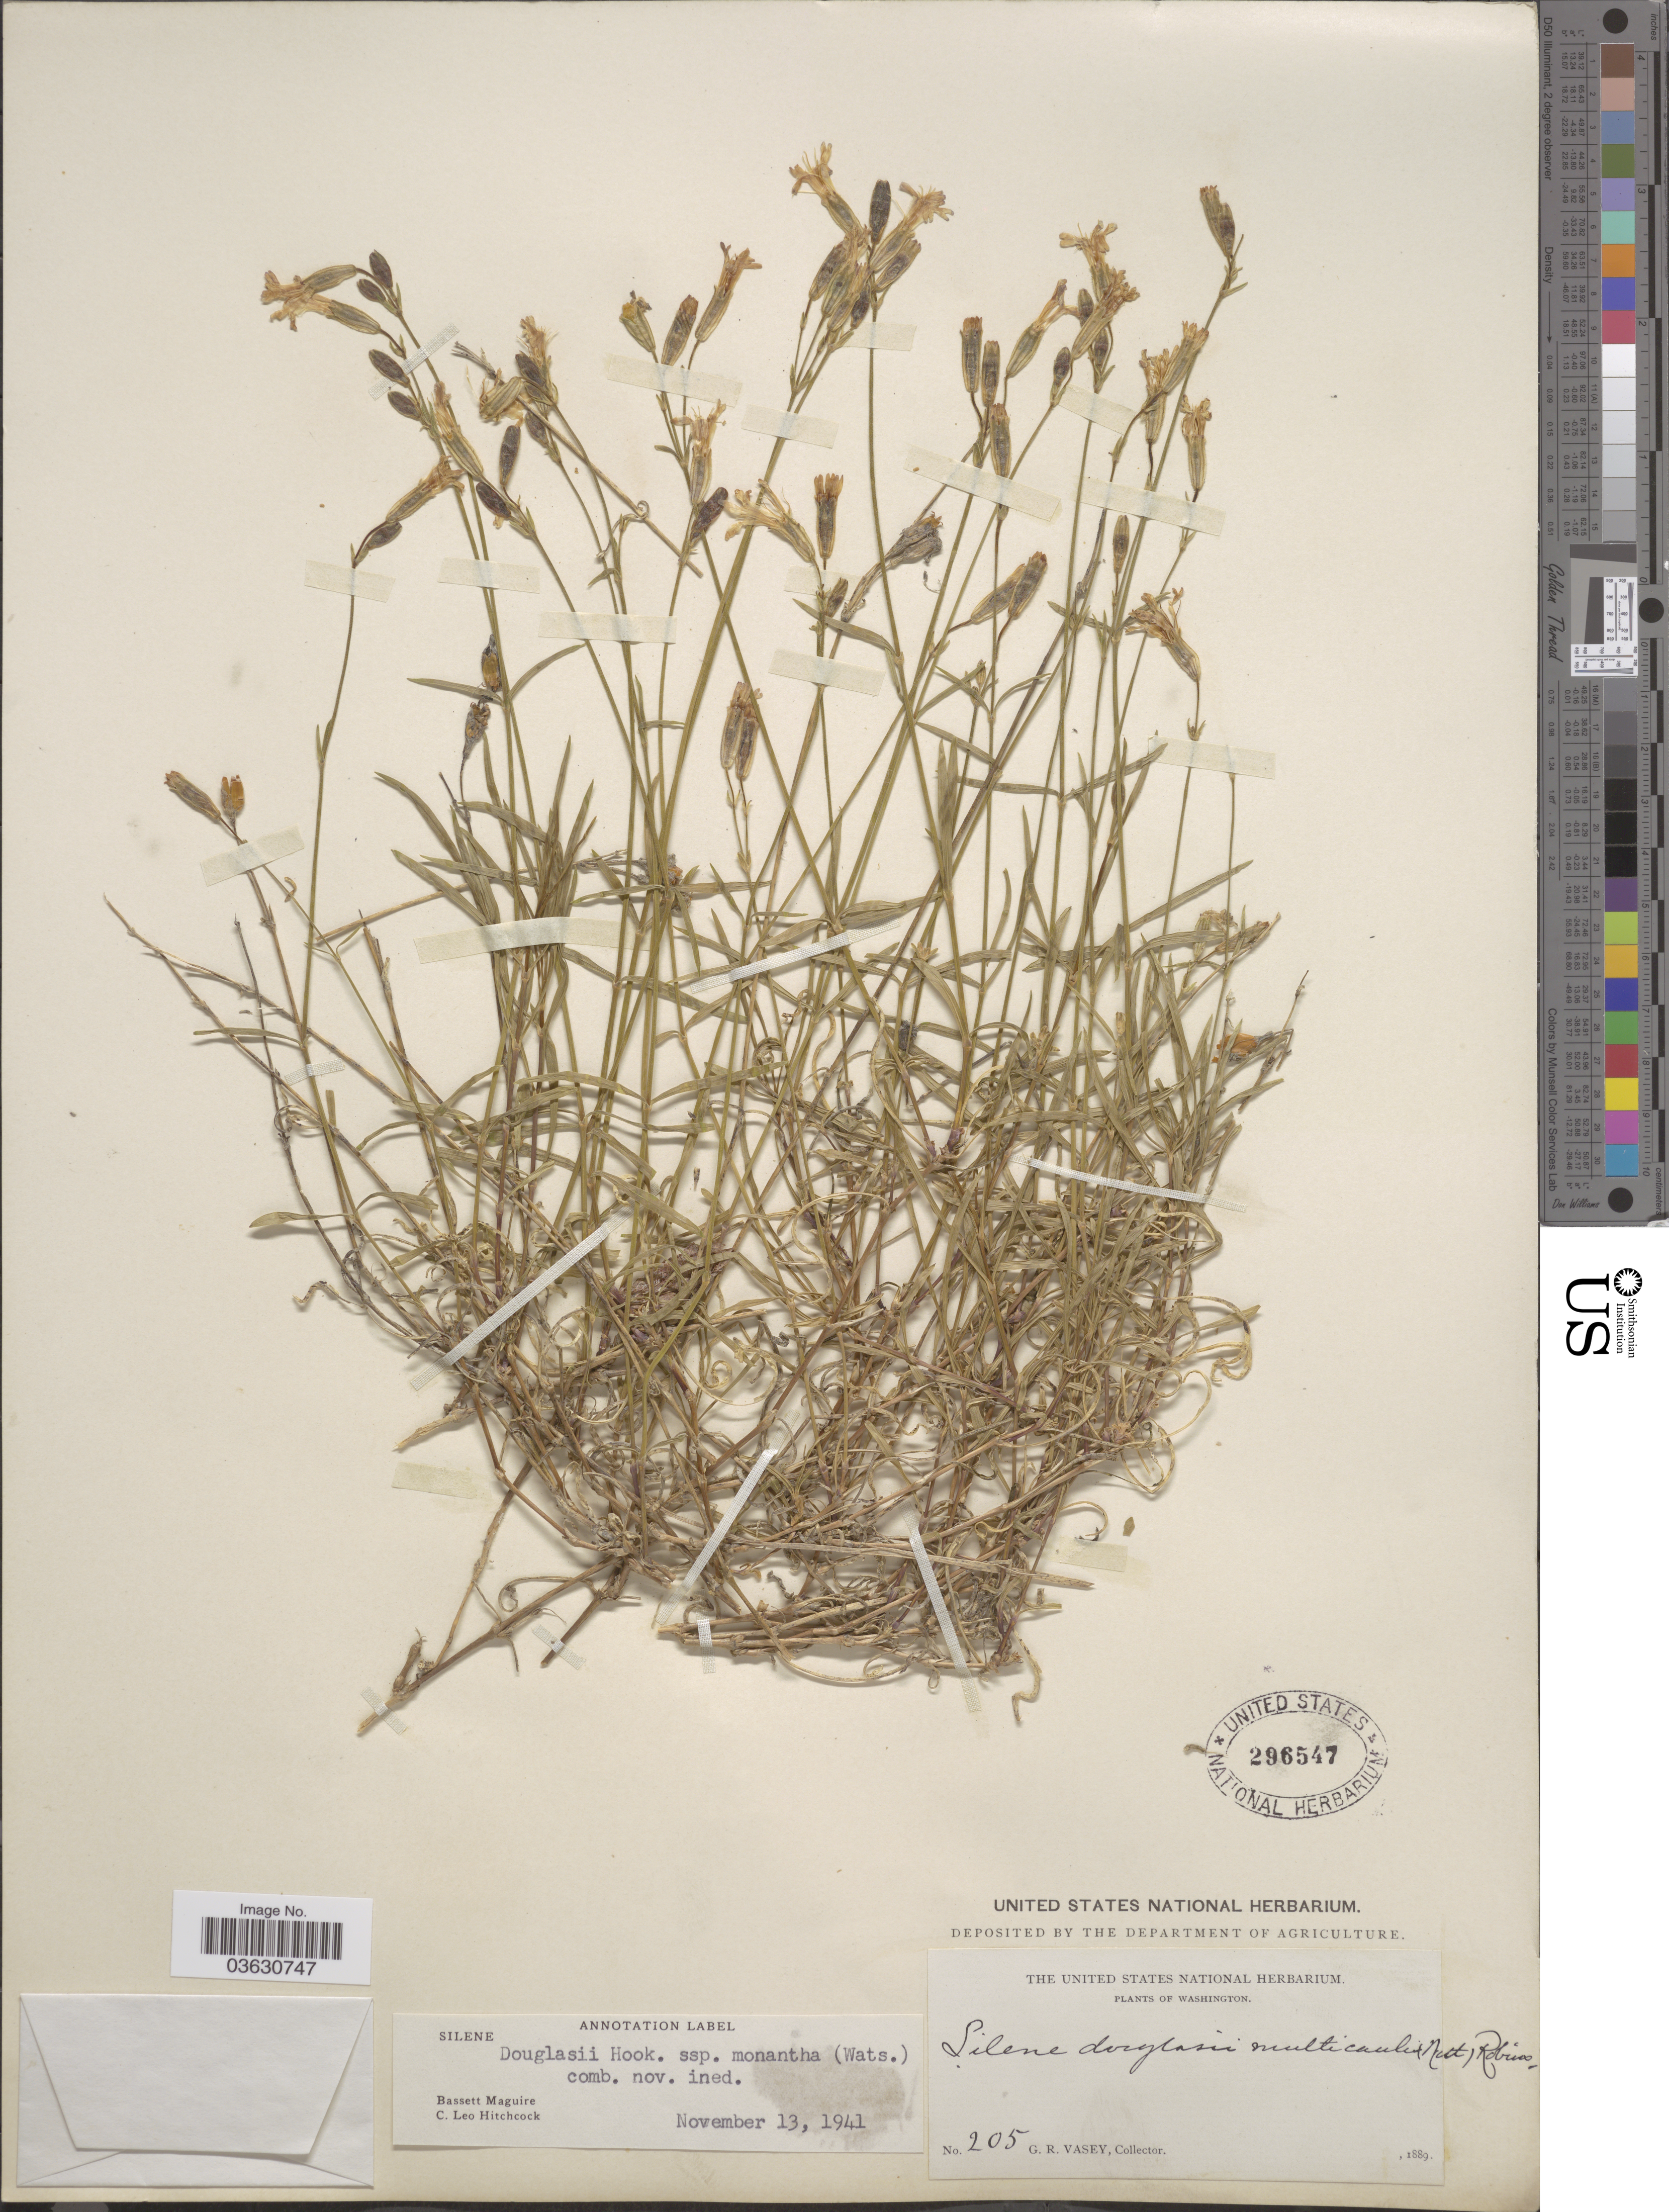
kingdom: Plantae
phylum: Tracheophyta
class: Magnoliopsida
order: Caryophyllales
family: Caryophyllaceae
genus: Silene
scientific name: Silene douglasii subsp. monantha (S. Watson) C.L. Hitchc. & Maguire comb. nov. ined.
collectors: G. R. Vasey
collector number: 205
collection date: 1889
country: United States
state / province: Washington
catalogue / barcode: US 296547